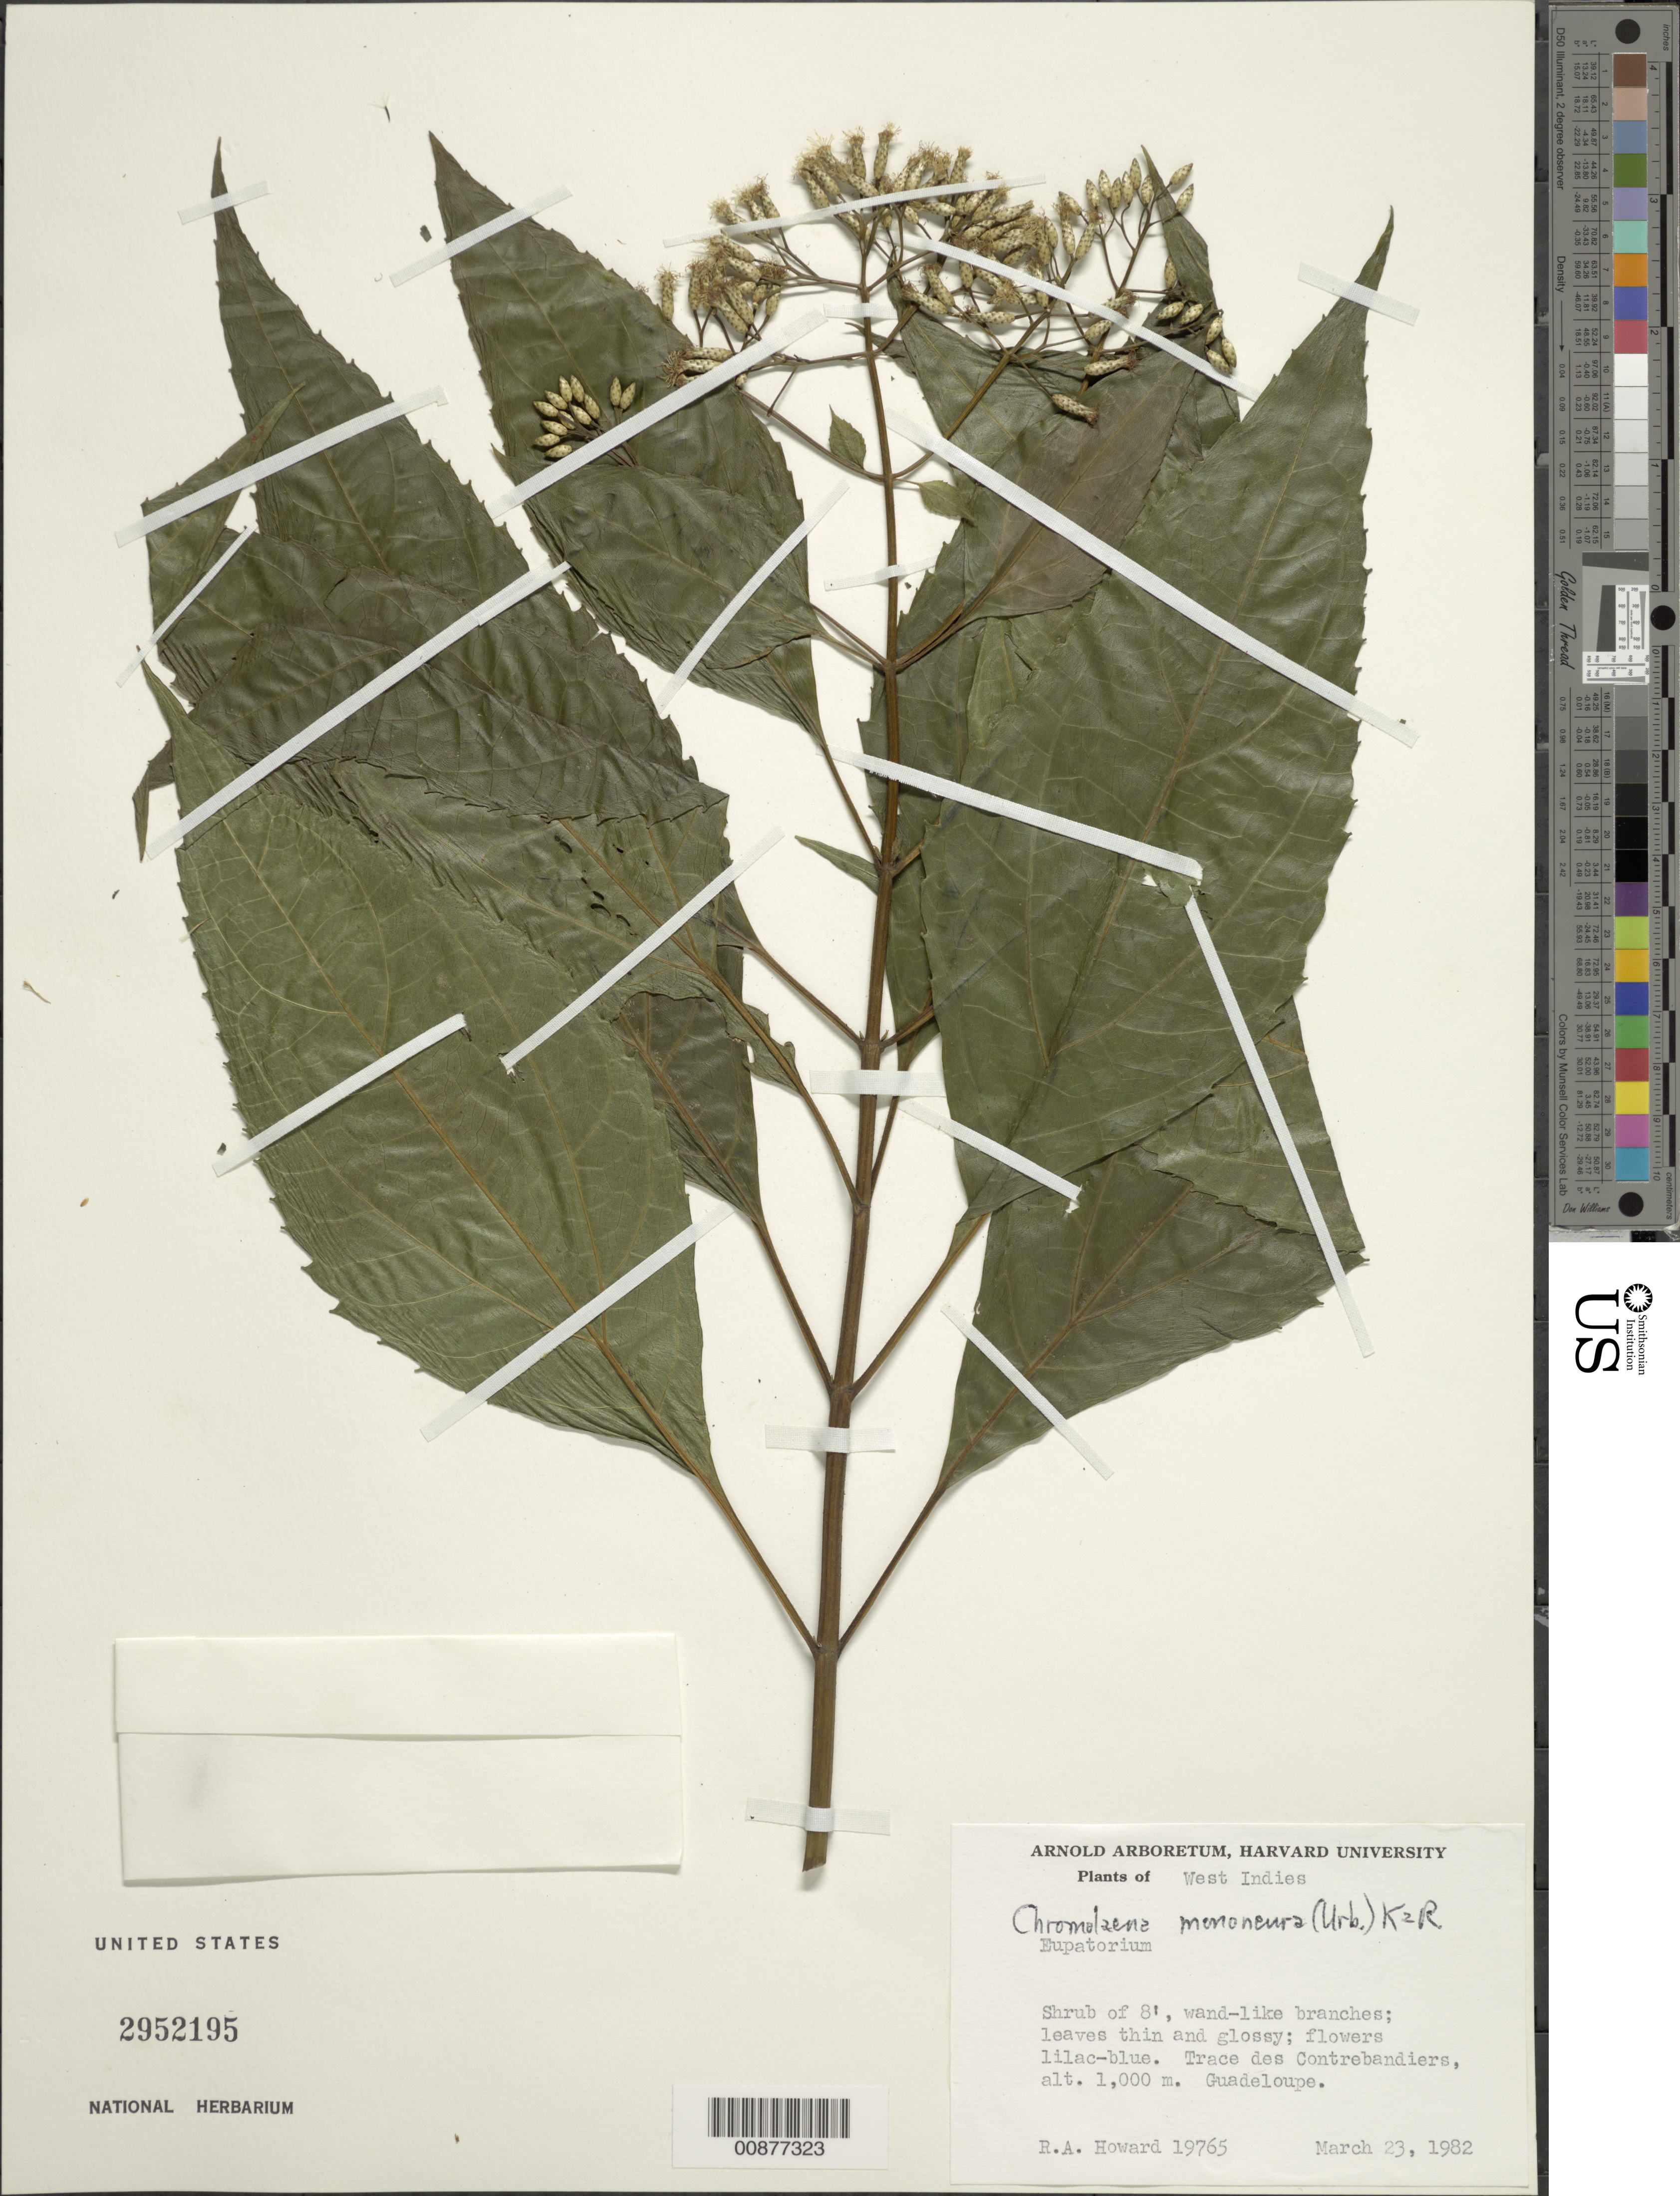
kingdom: Plantae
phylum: Tracheophyta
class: Magnoliopsida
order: Asterales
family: Asteraceae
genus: Chromolaena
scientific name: Chromolaena mononeura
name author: (Urb.) R.M. King & H. Rob.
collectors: R. A. Howard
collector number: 19765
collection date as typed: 23 Mar 1982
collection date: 1982-03-23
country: Guadeloupe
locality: Trace des Contrebandiers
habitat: Along trail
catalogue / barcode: US 2952195